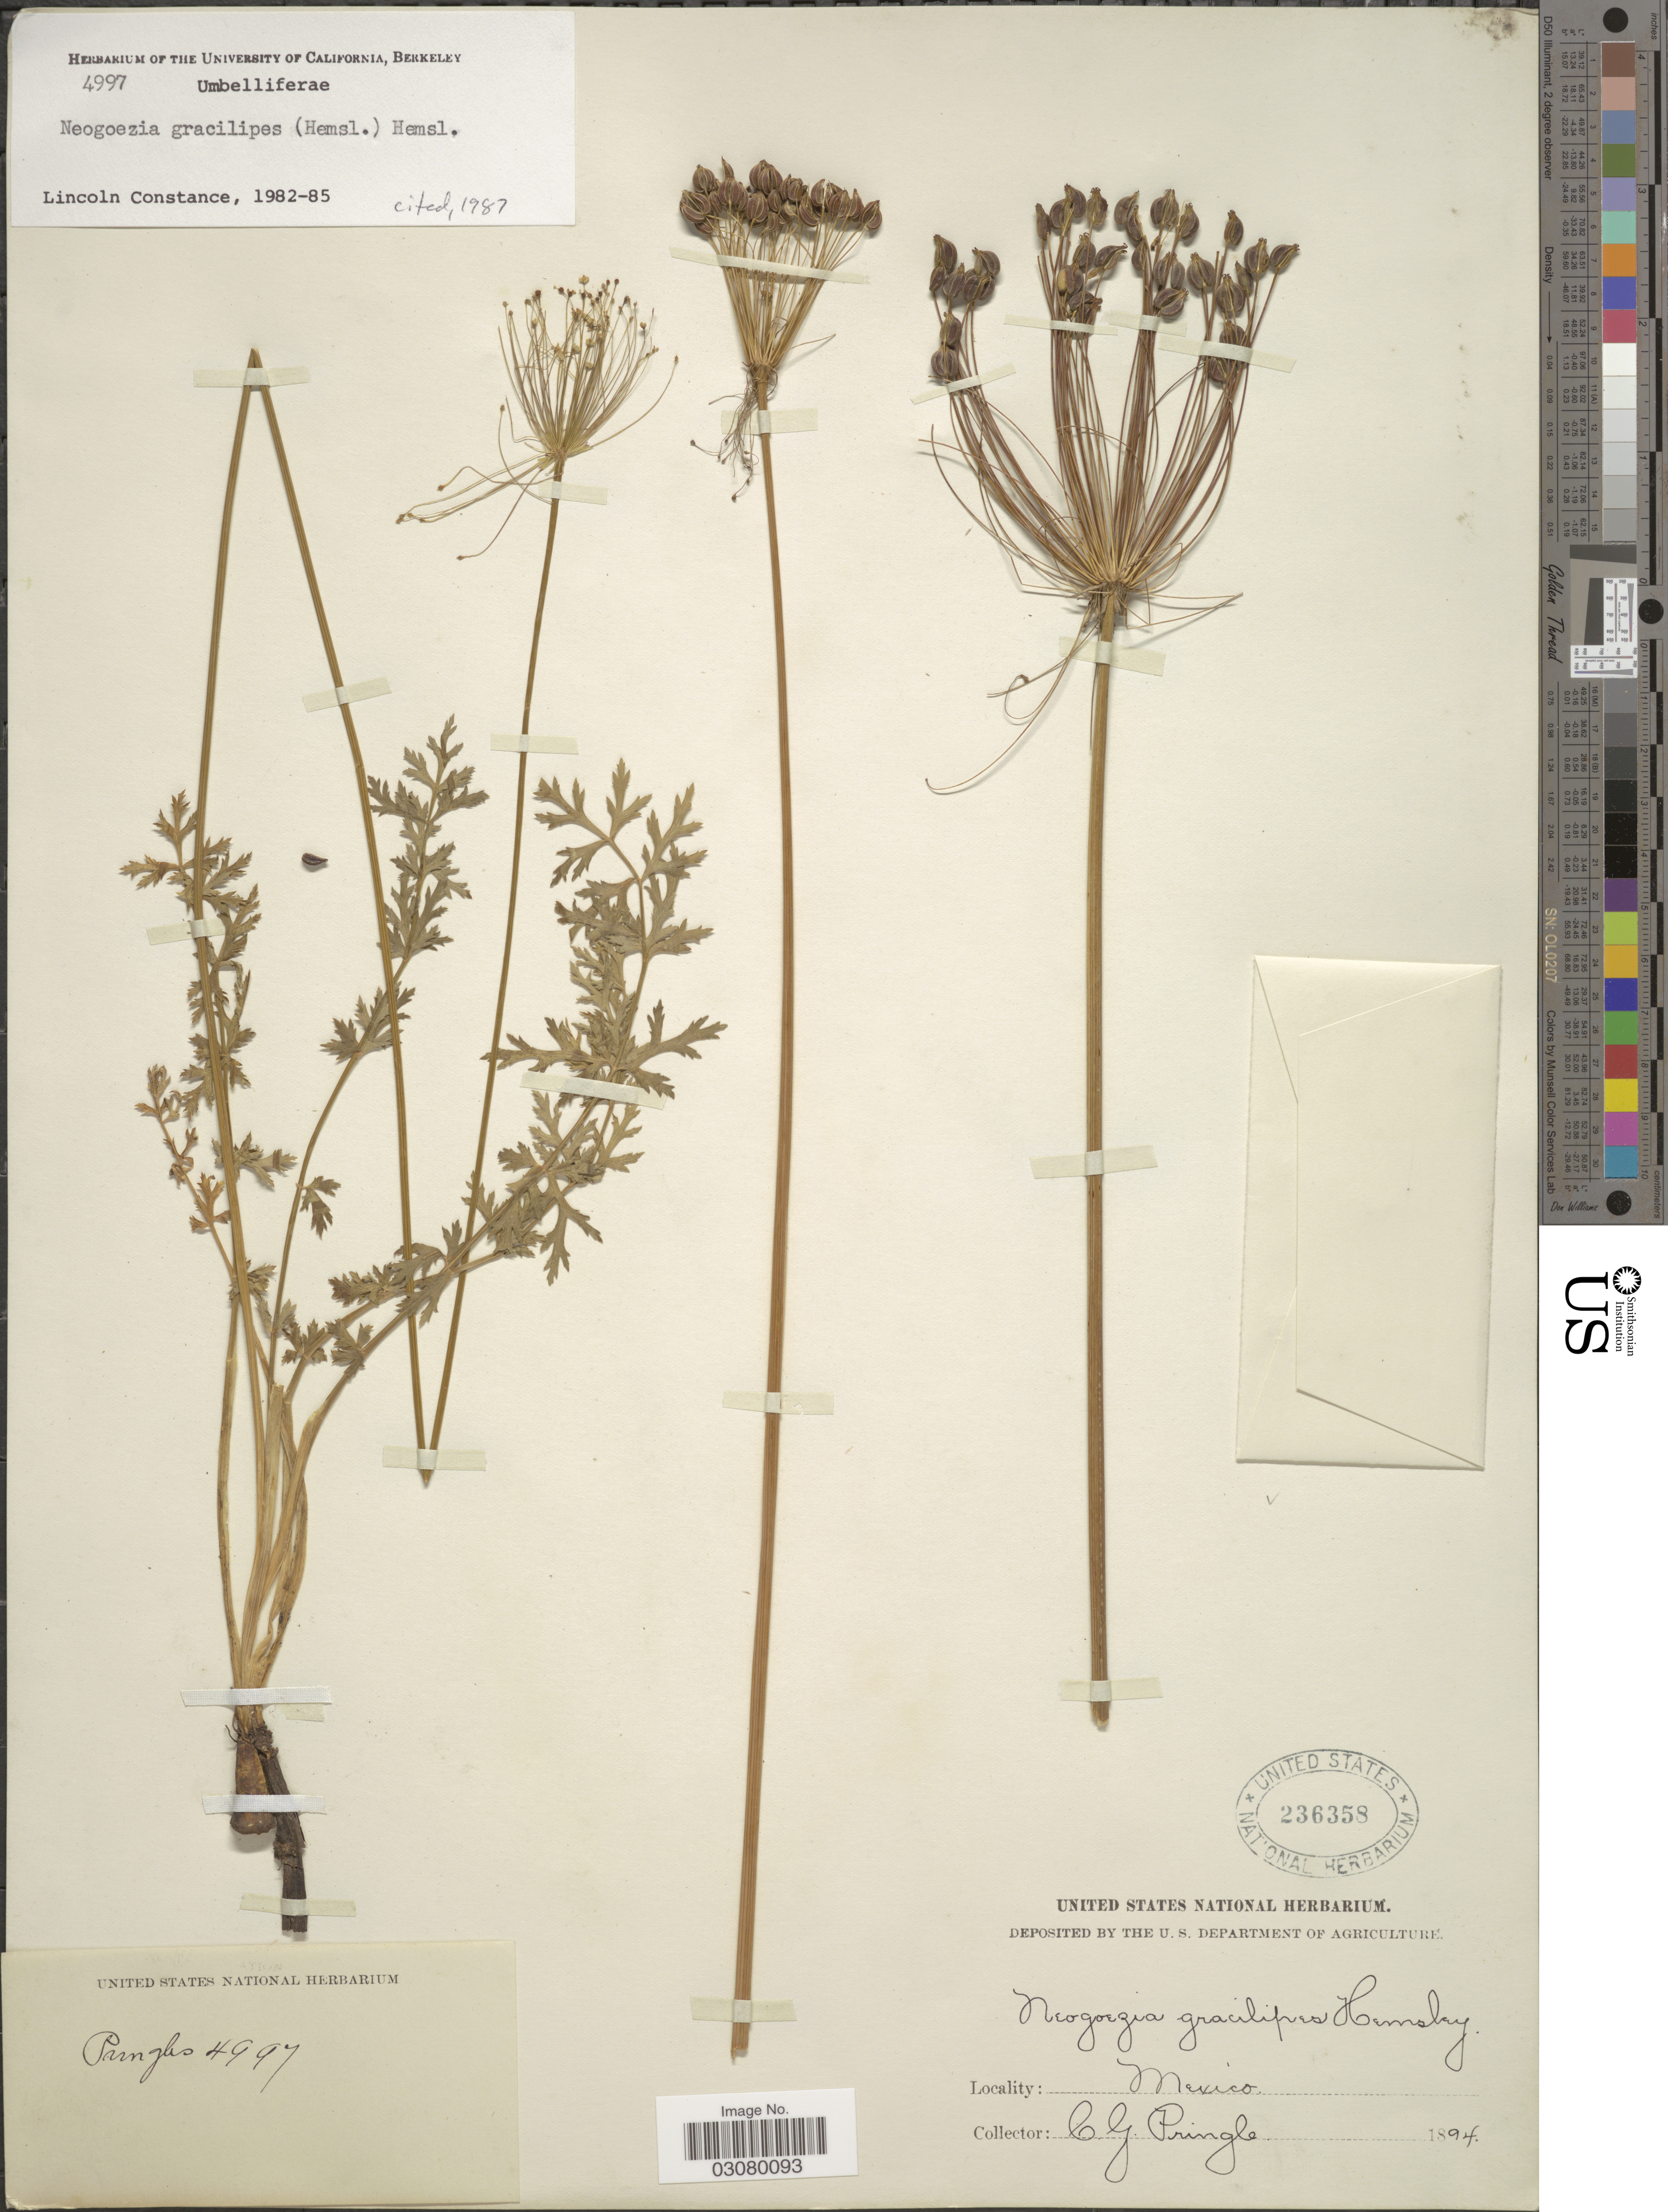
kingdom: Plantae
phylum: Tracheophyta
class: Magnoliopsida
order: Apiales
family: Apiaceae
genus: Neogoezia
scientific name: Neogoezia gracilipes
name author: (Hemsl.) Hemsl.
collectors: C. G. Pringle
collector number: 4997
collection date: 1894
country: Mexico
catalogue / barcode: US 236358